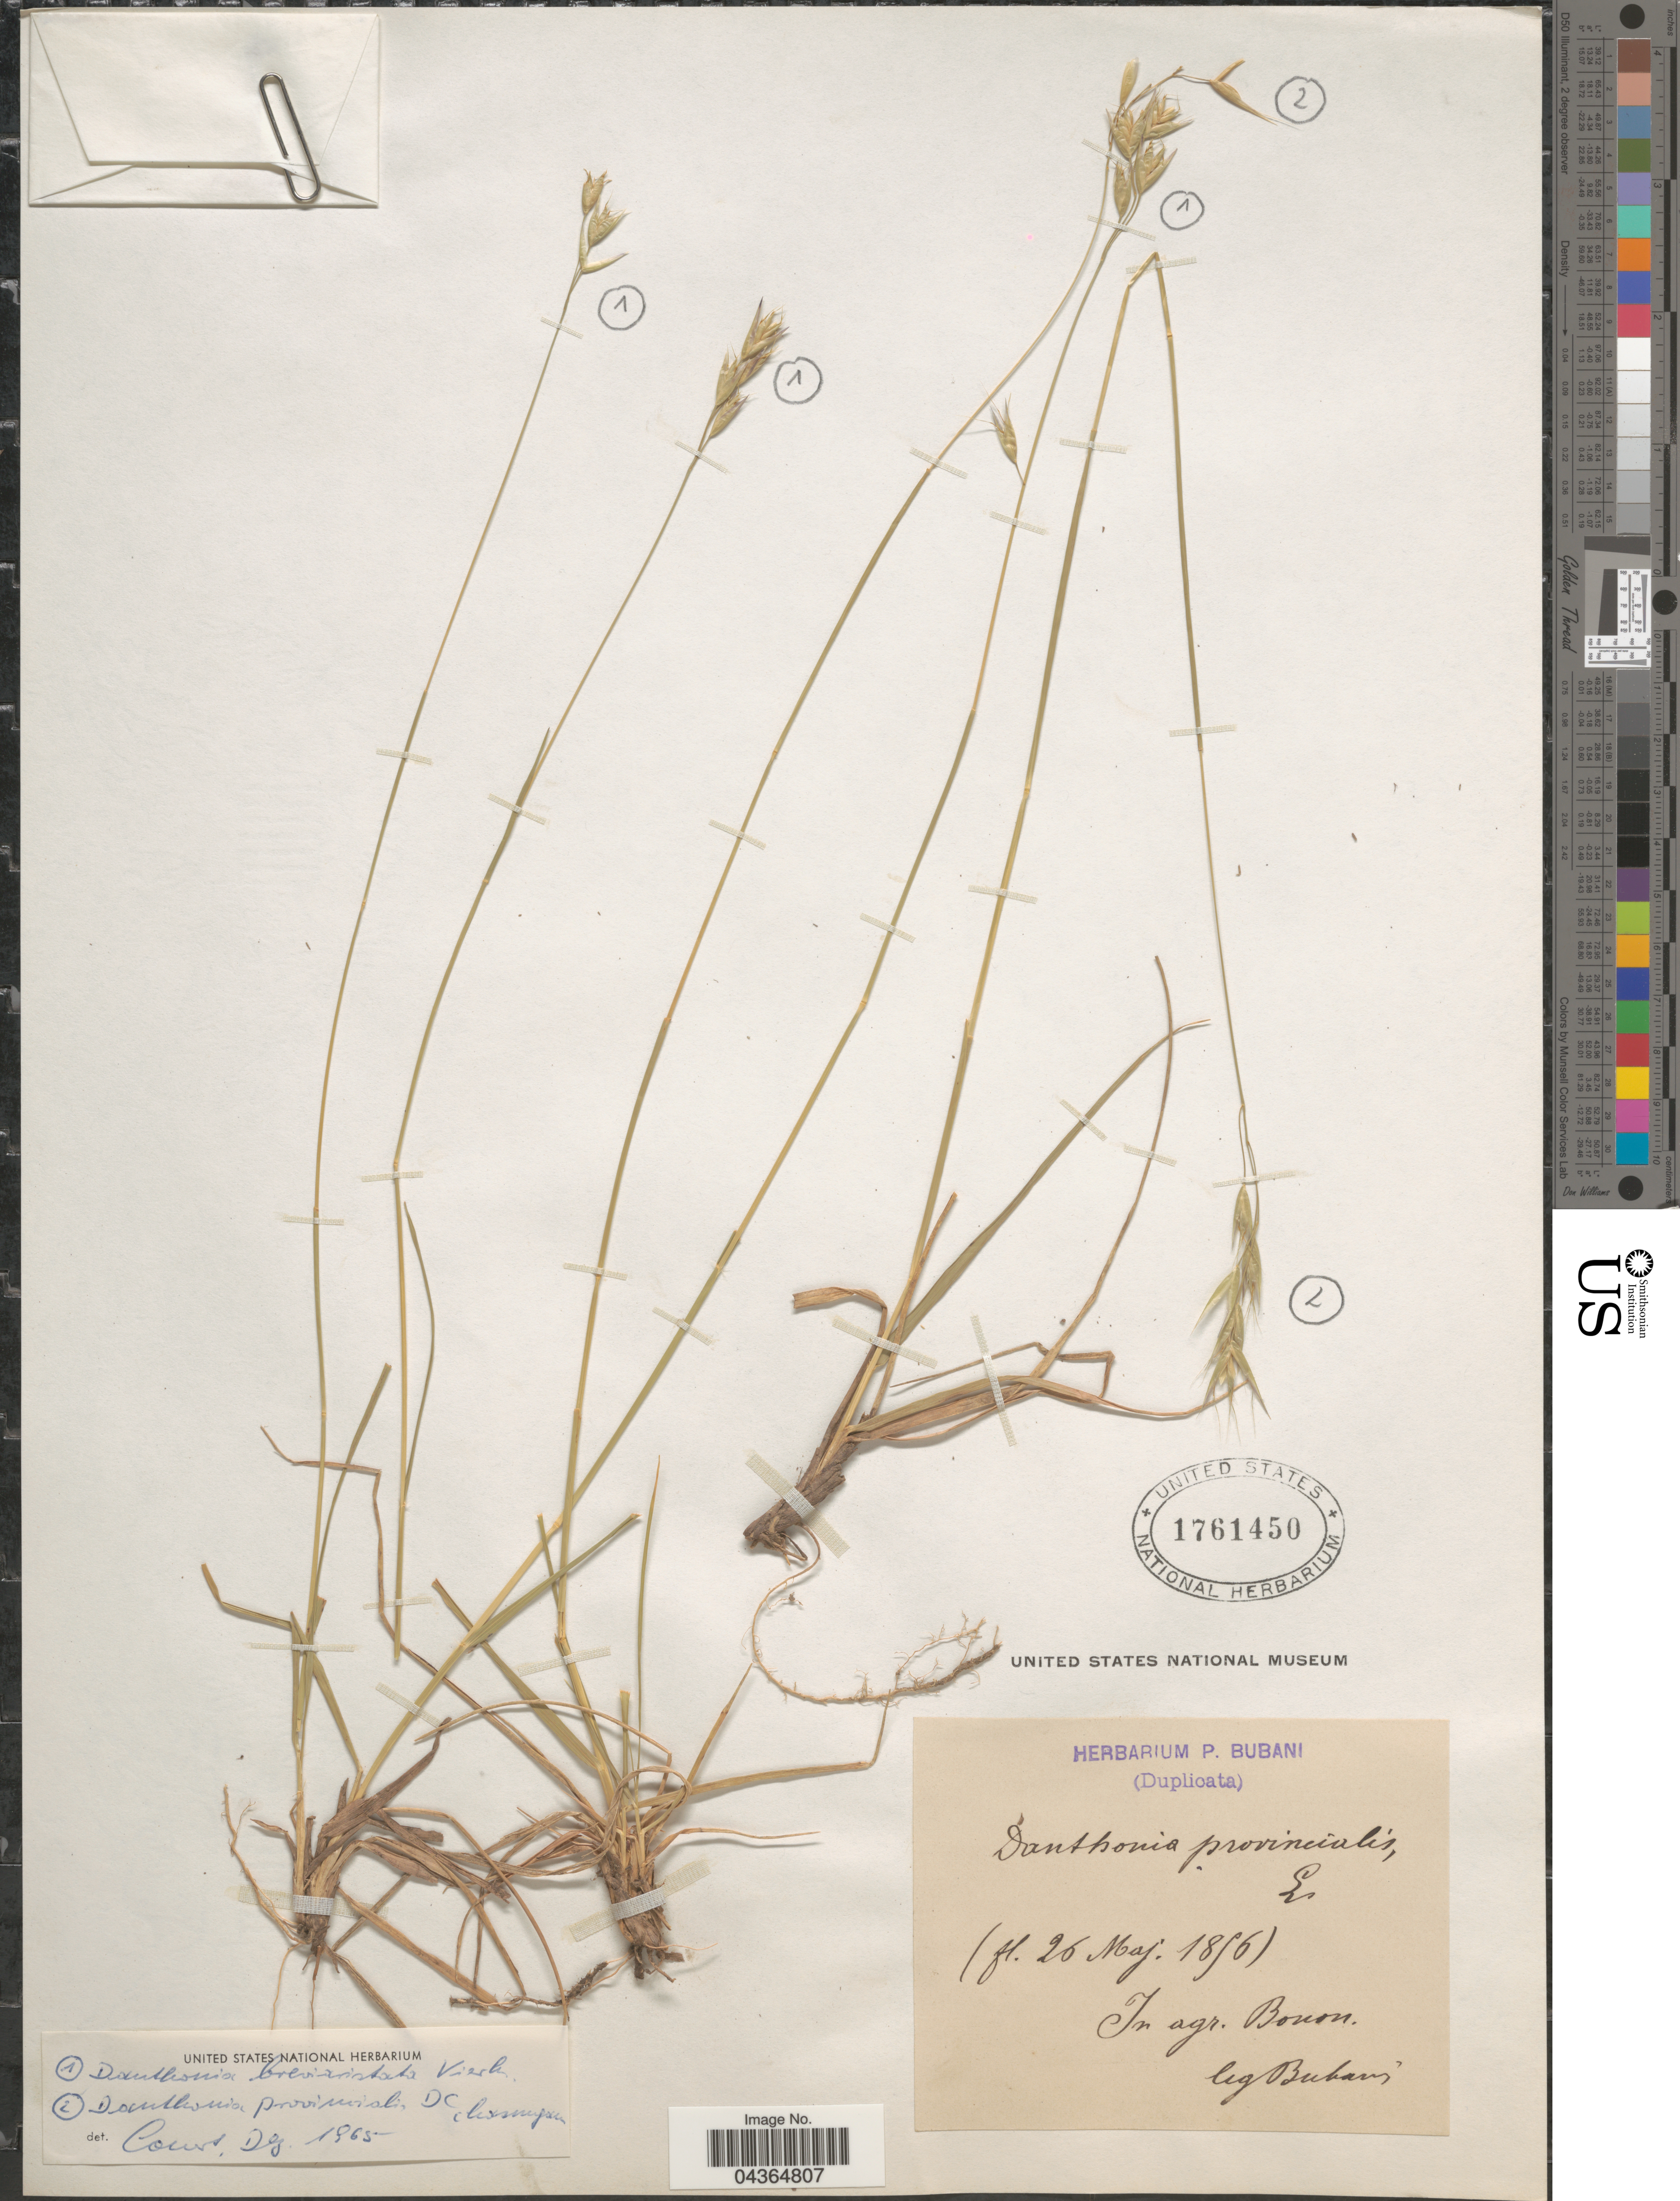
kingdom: Plantae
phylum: Tracheophyta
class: Liliopsida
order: Poales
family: Poaceae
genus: Danthonia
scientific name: Danthonia breviaristata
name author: (Beck) Vierh.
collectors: P. Bubani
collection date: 1856-05-26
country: France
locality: In agr. Bonon.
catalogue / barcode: US 1761450